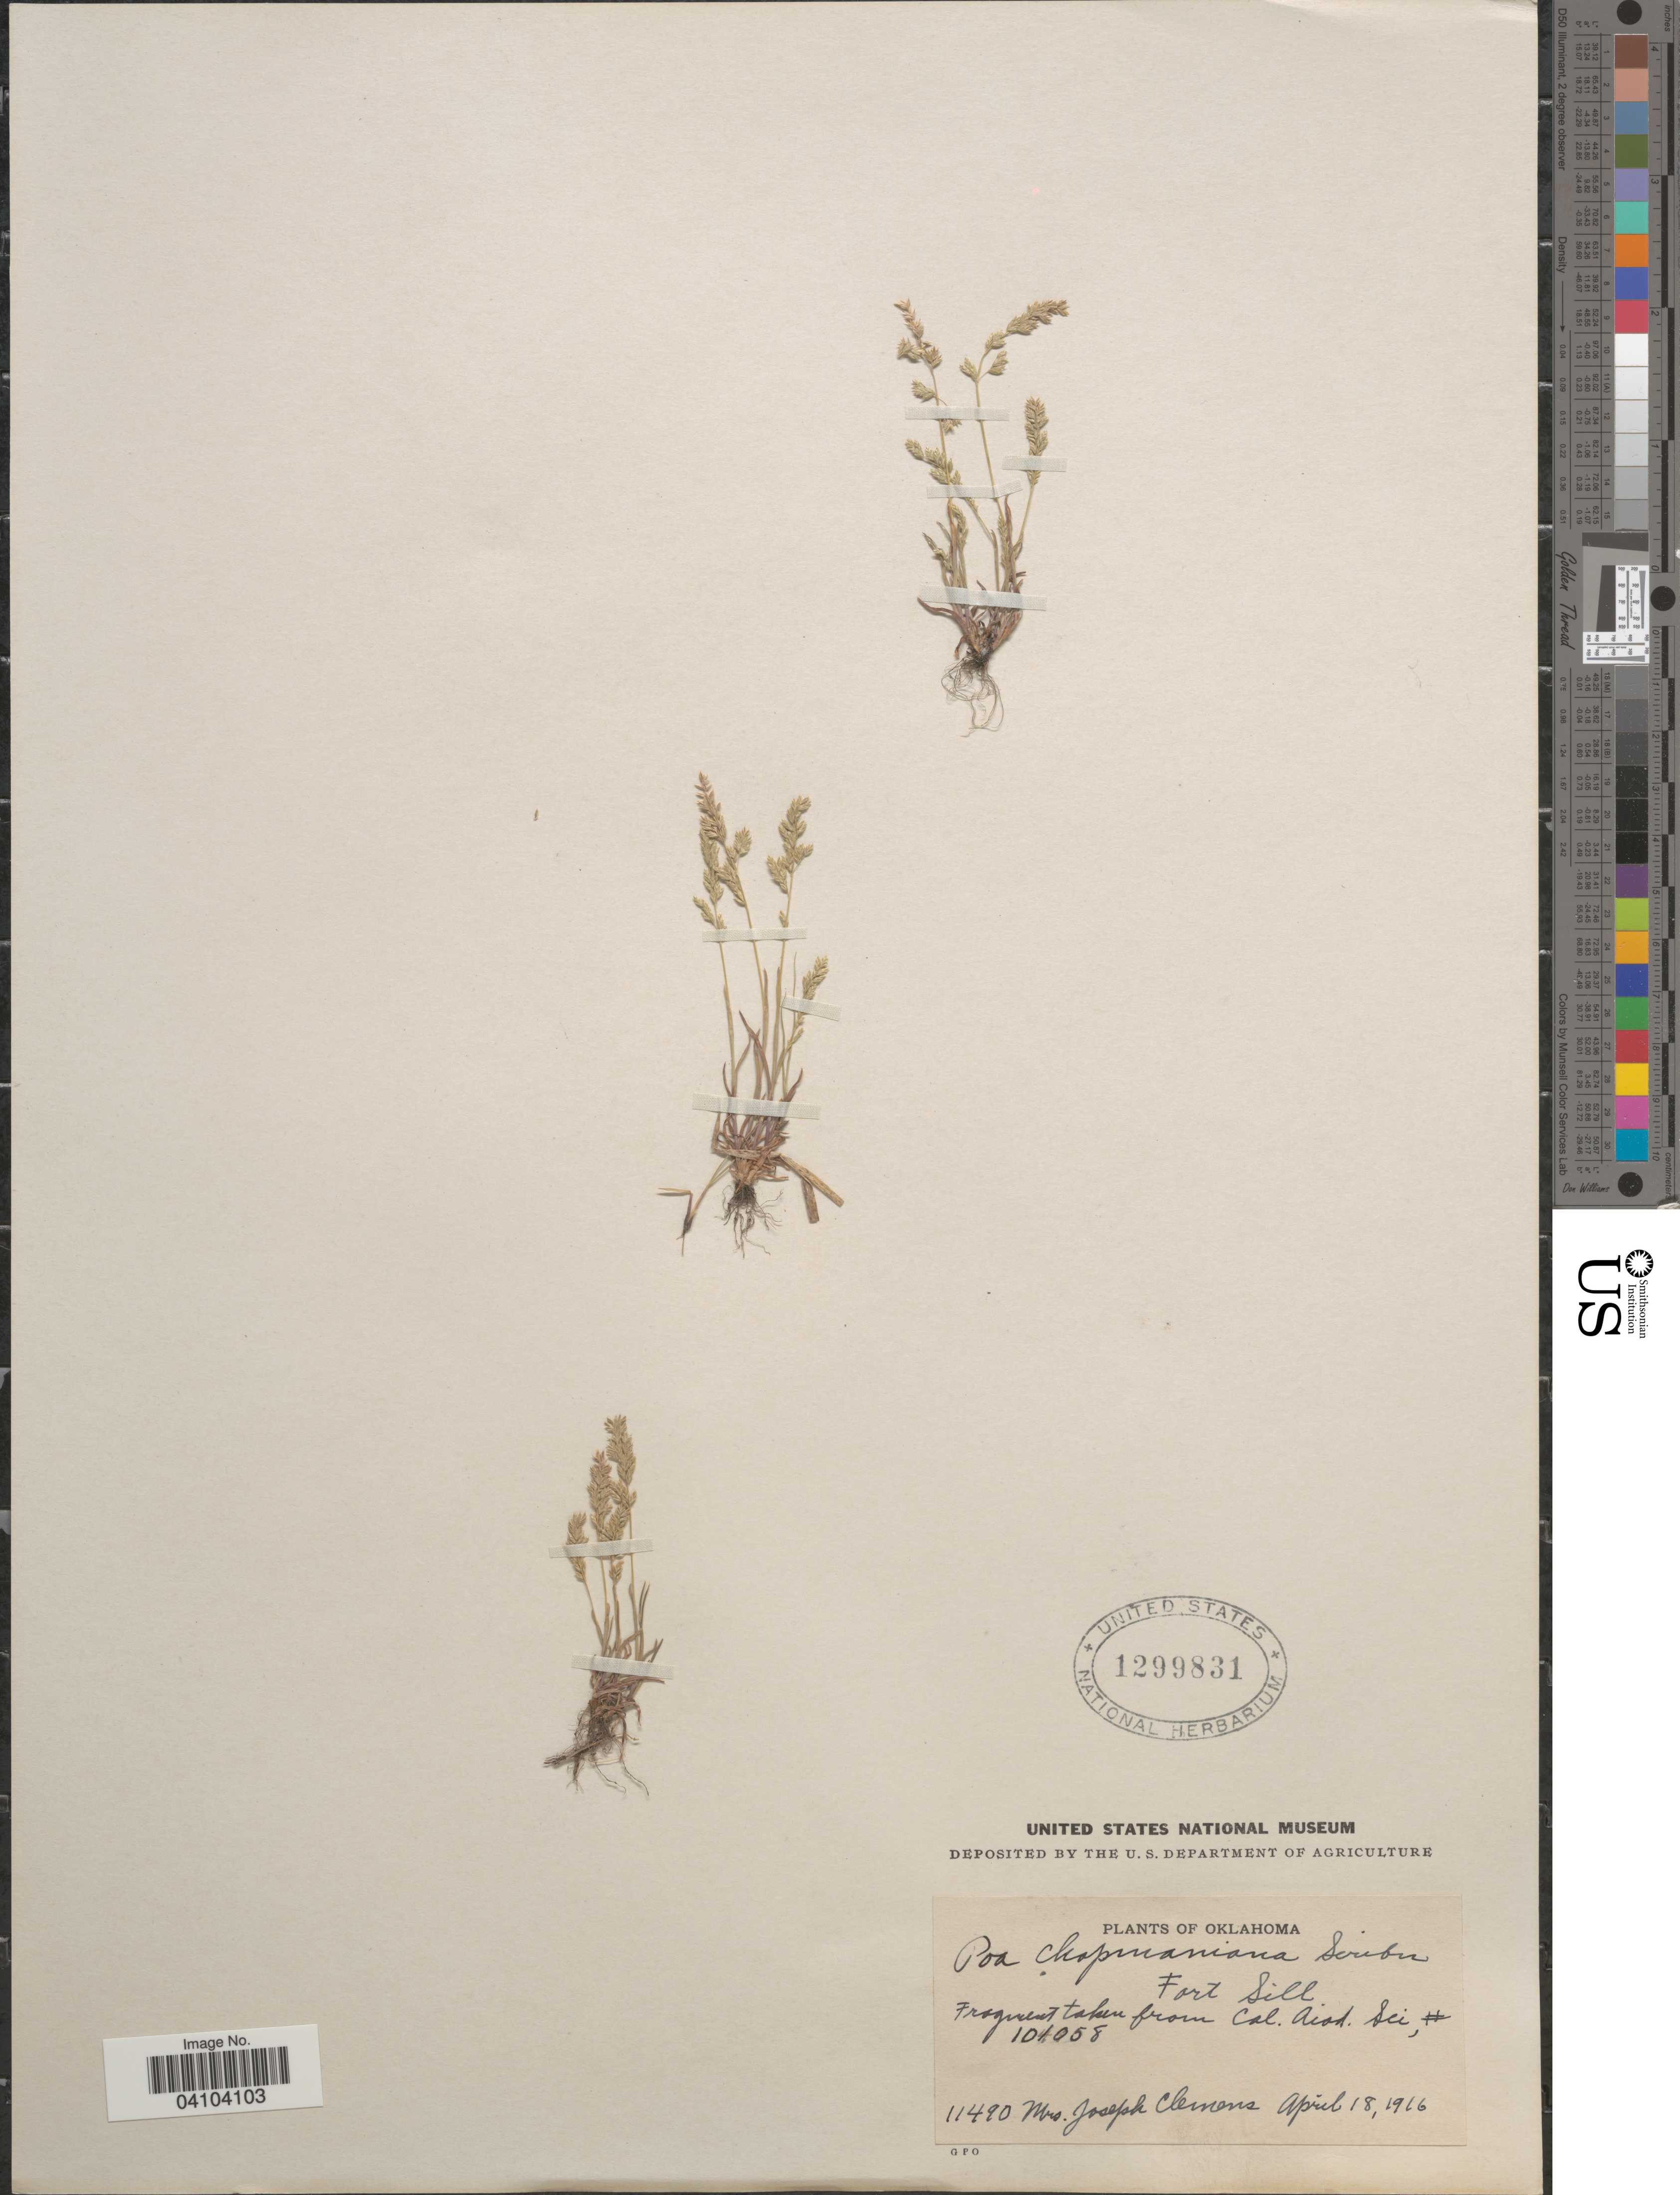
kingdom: Plantae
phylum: Tracheophyta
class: Liliopsida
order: Poales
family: Poaceae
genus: Poa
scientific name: Poa chapmaniana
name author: Scribn.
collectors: J. Clemens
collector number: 11490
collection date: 1916-04-18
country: United States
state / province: Oklahoma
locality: Fort Sill. From Cal. Aist. Sei [interpreted], #101058.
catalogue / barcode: US 1299831